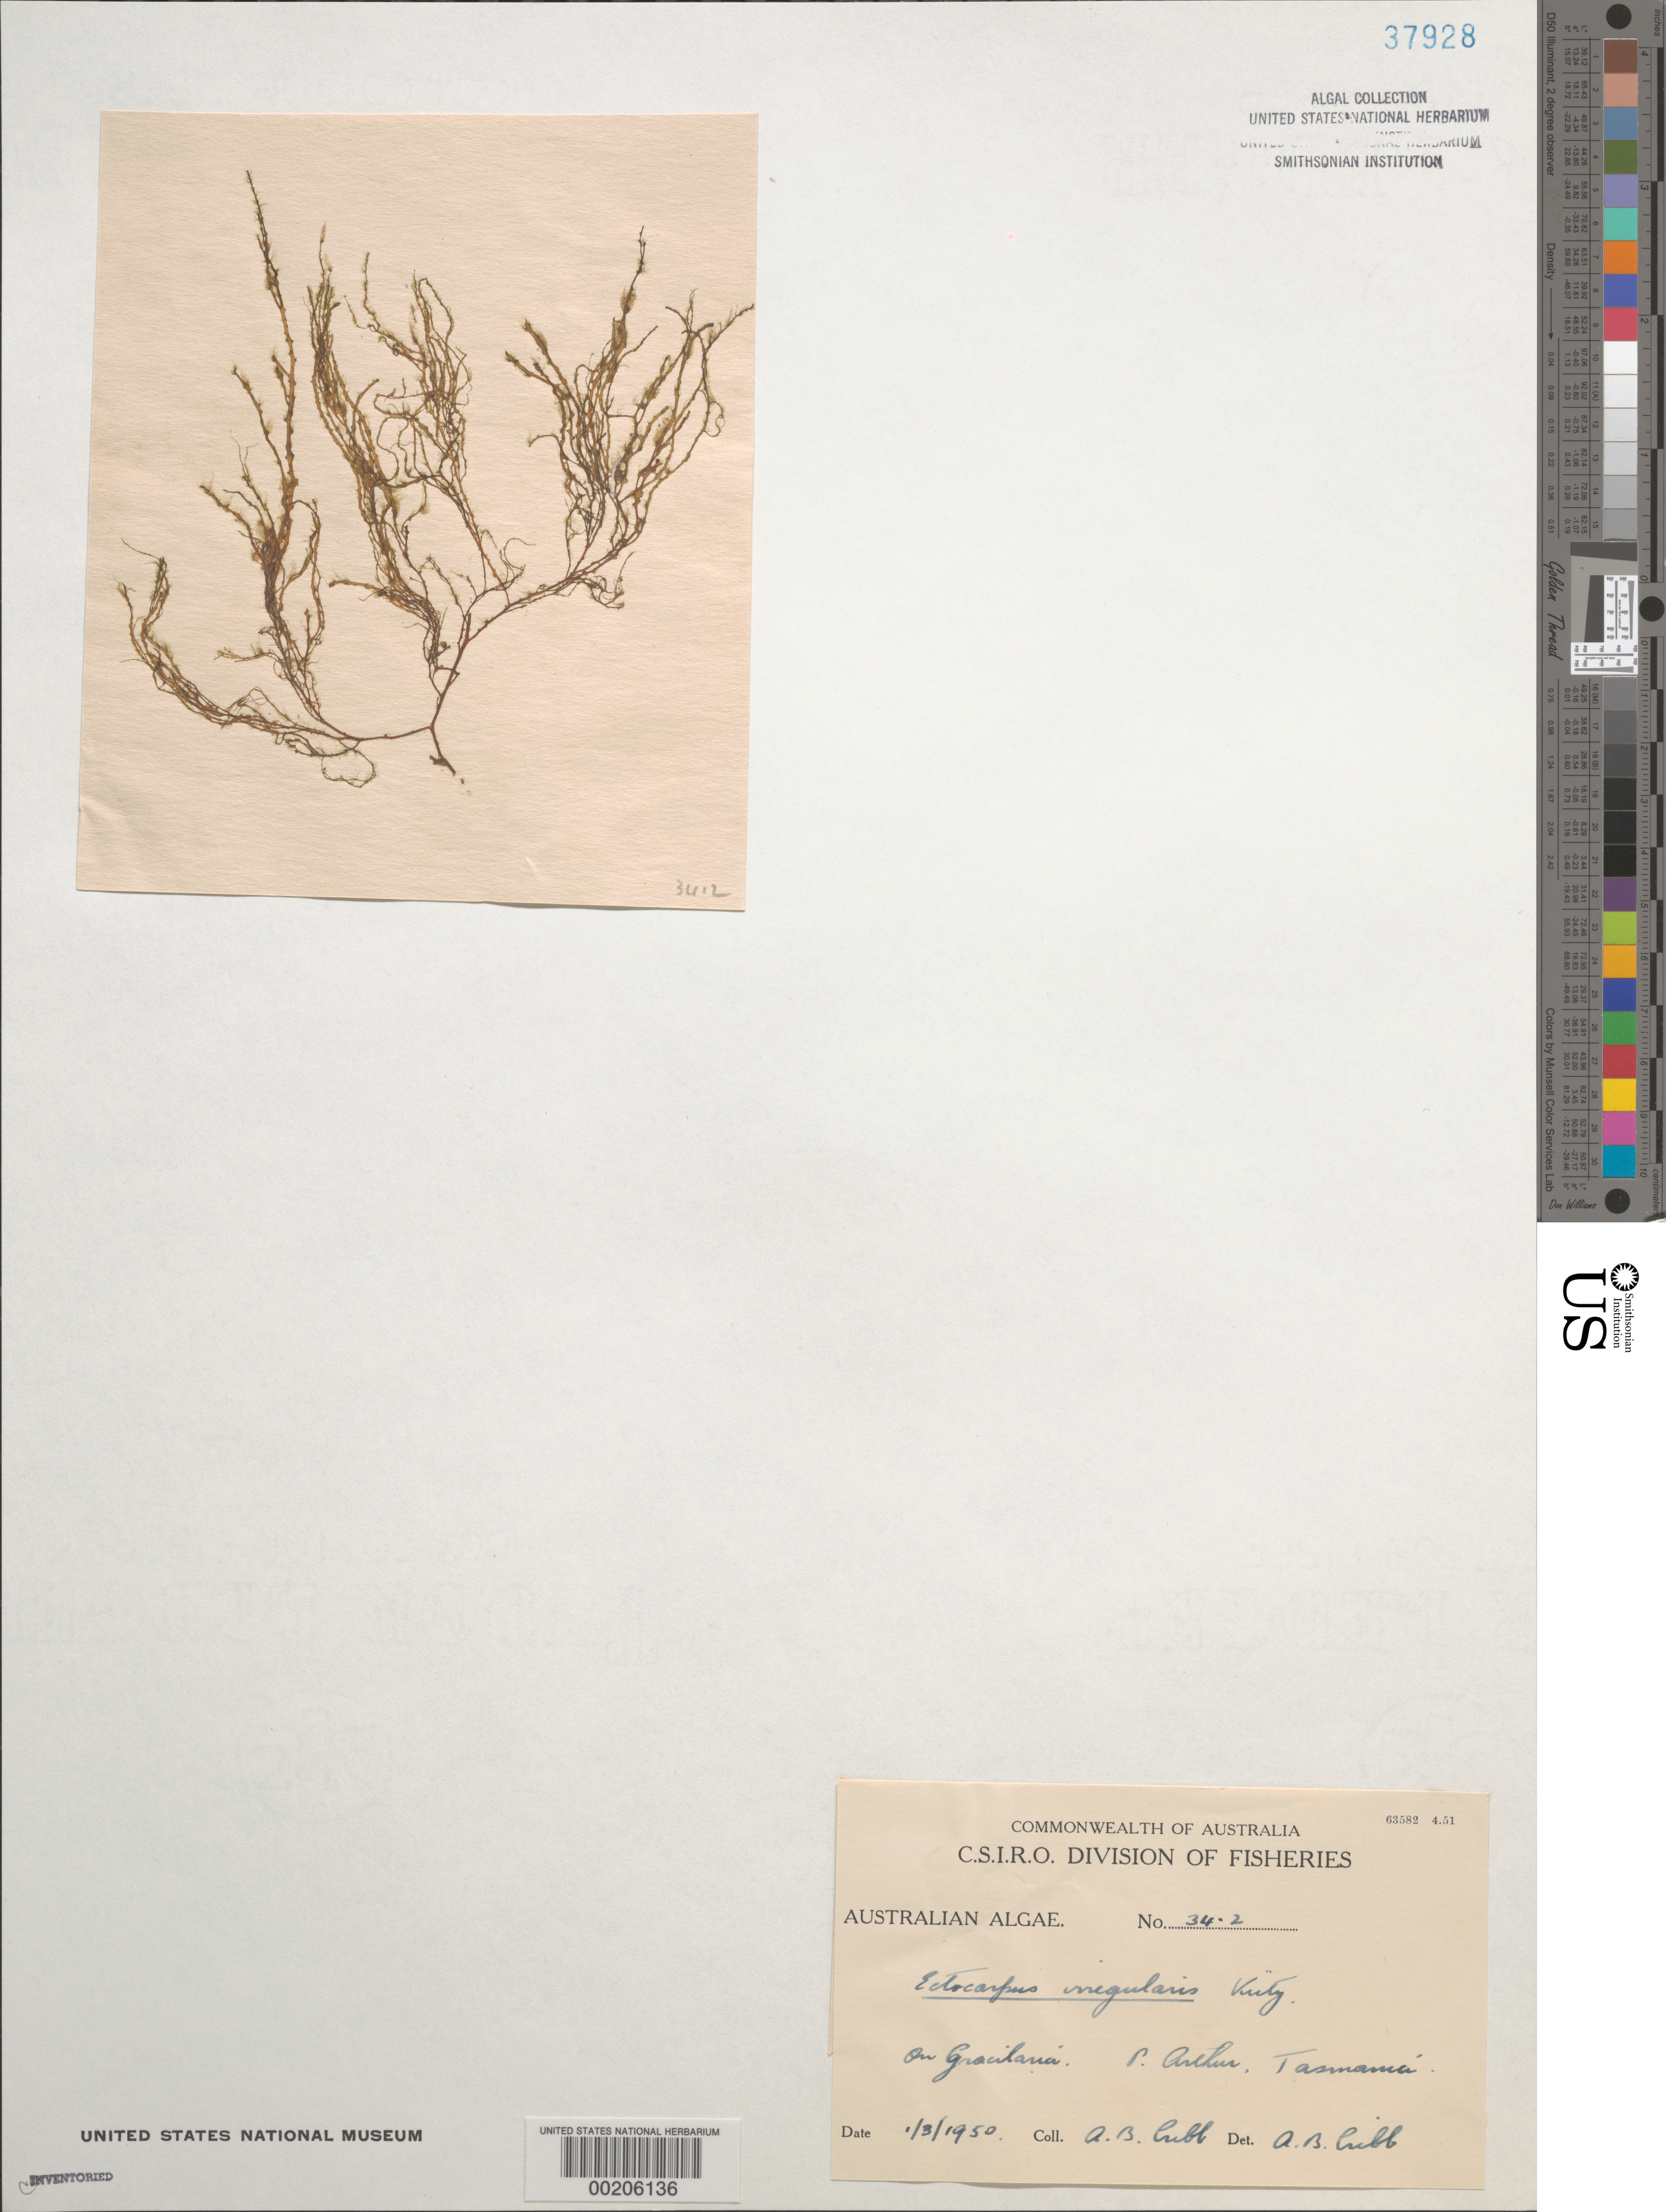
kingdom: Chromista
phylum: Ochrophyta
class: Phaeophyceae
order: Ectocarpales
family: Acinetosporaceae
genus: Feldmannia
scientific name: Feldmannia irregularis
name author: (Kütz.) G. Hamel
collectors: A. Cribb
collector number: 34-2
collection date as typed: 01 Mar 1950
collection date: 1950-03-01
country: Australia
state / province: Tasmania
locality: Port Arthur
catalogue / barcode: US 37928